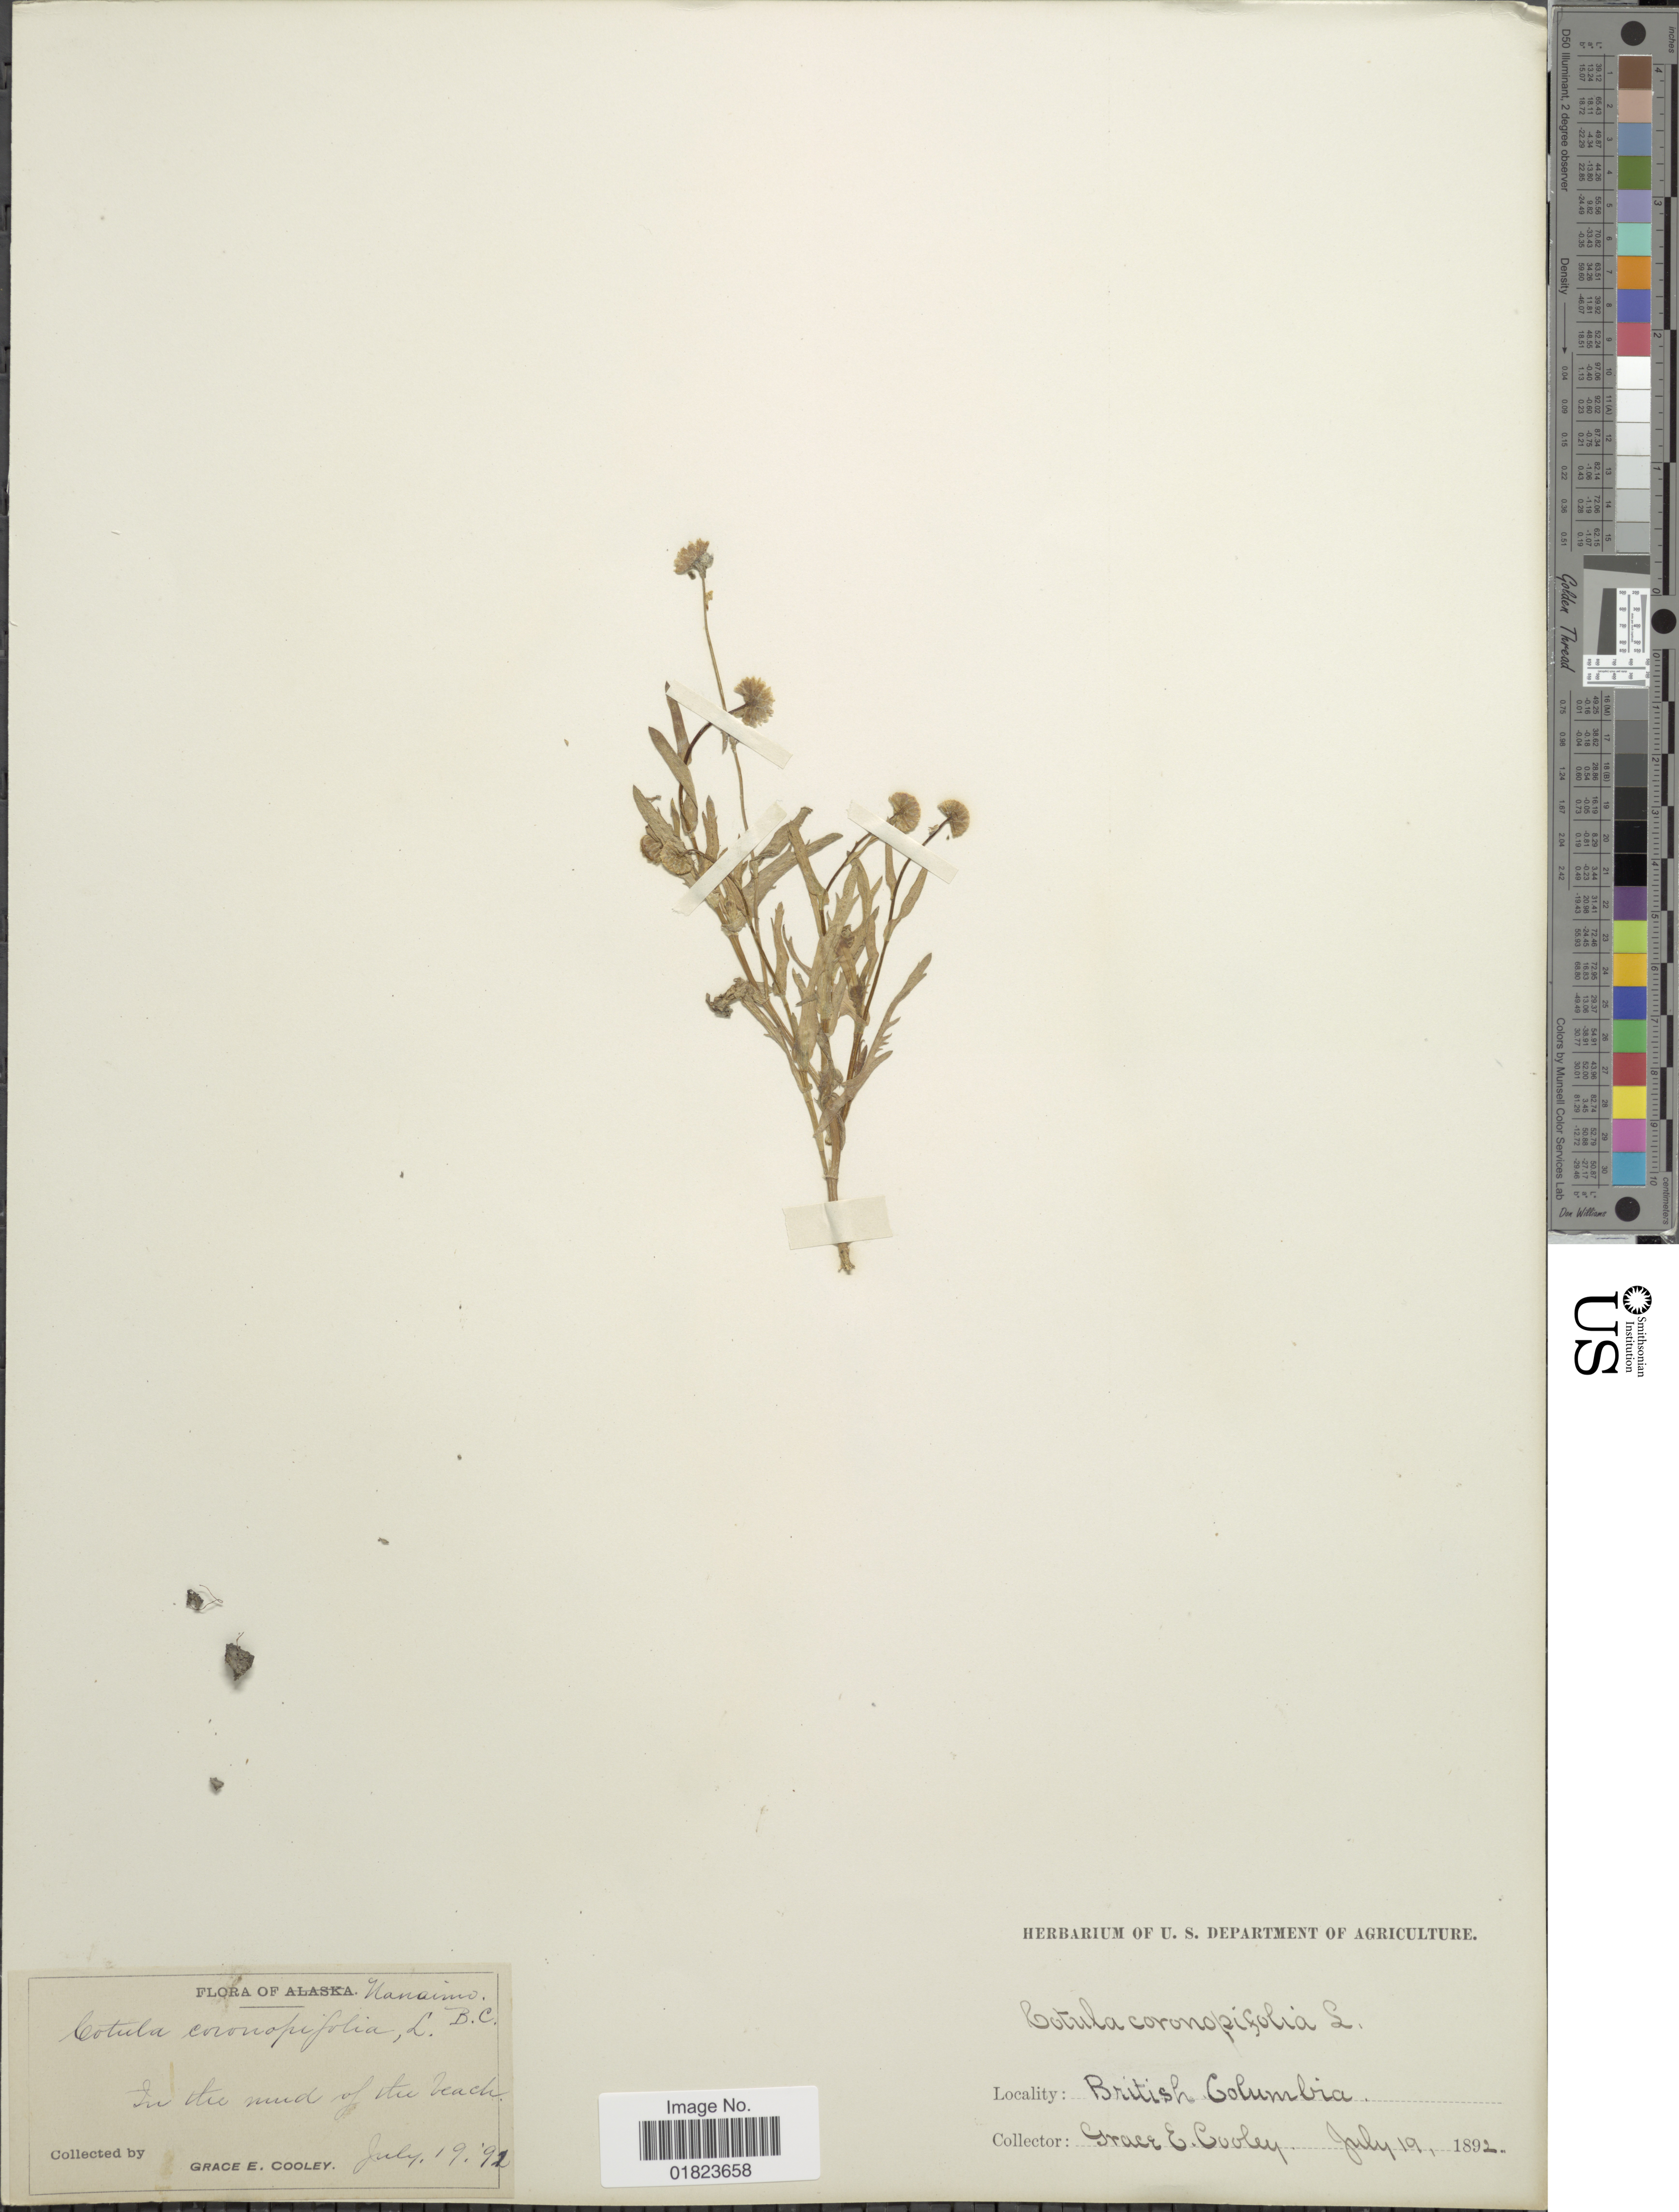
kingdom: Plantae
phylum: Tracheophyta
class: Magnoliopsida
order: Asterales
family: Asteraceae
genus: Cotula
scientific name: Cotula coronopifolia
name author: L.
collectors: G. E. Cooley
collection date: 1892-07-19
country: Canada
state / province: British Columbia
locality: Nanaimo, In the mud of the beach. Bristish Columbia.